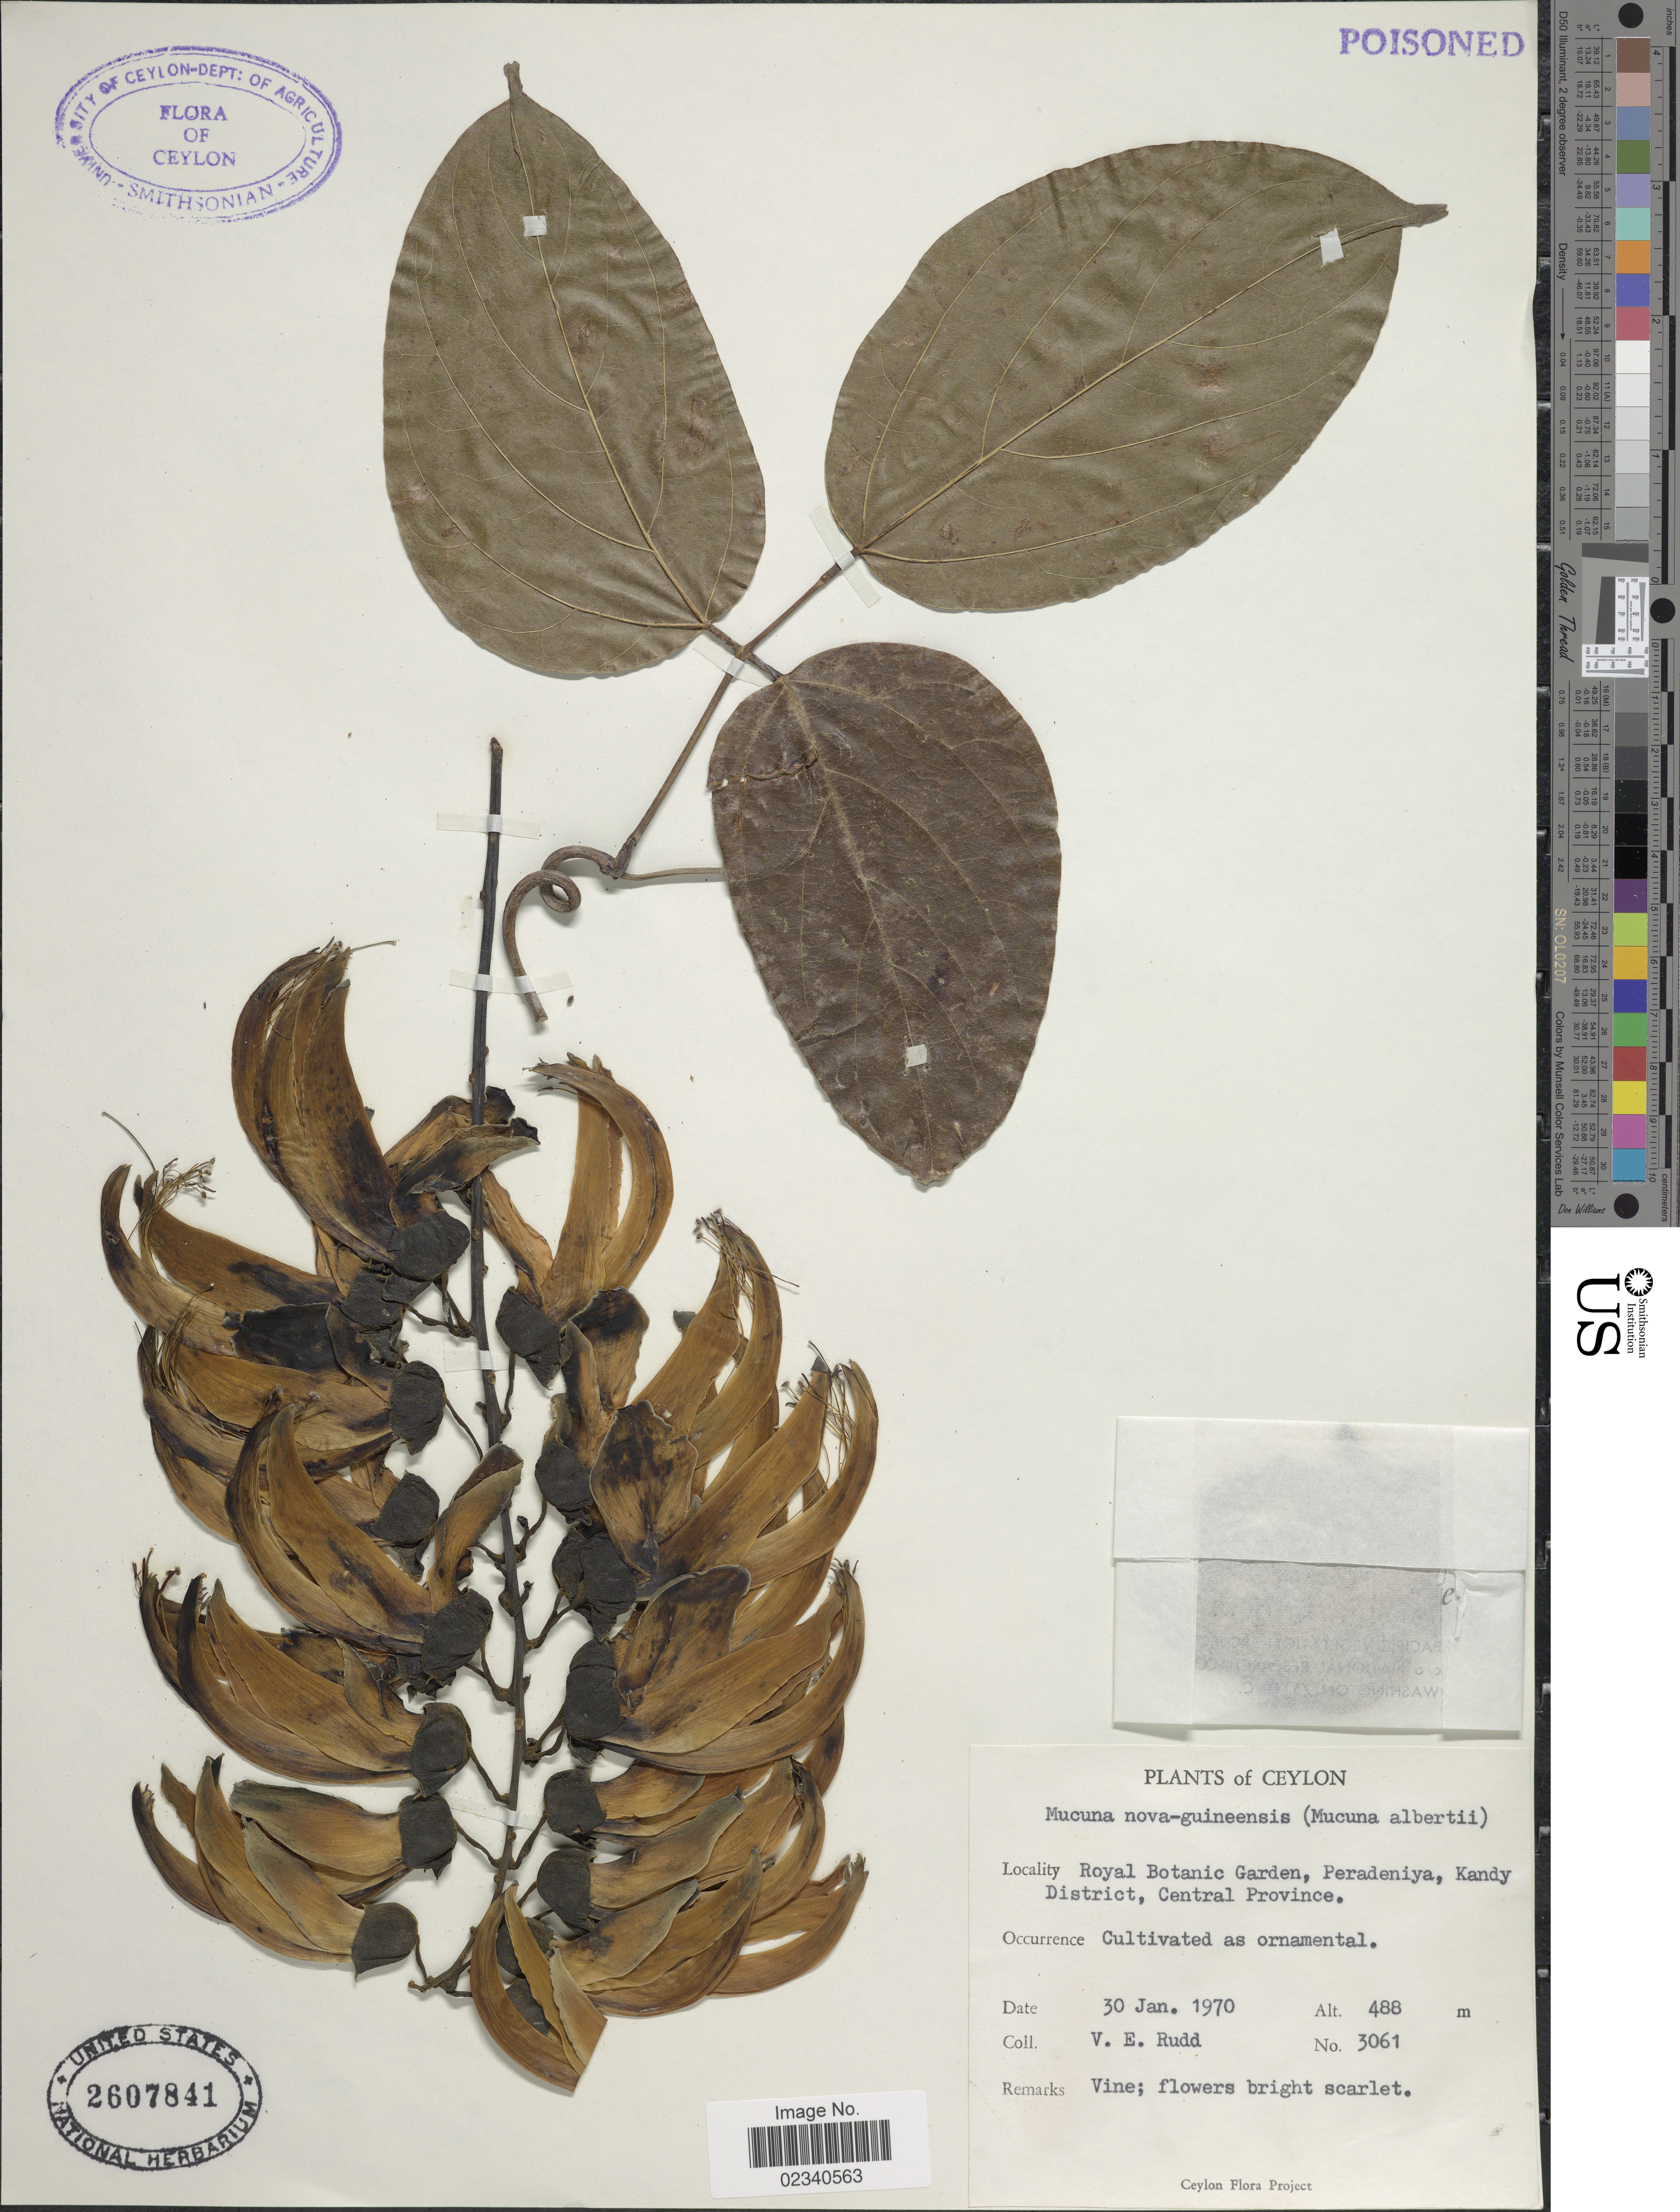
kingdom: Plantae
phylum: Tracheophyta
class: Magnoliopsida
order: Fabales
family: Fabaceae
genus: Mucuna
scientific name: Mucuna nova-guineensis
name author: Scheff.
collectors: V. E. Rudd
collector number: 3061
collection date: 1970-01-30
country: Sri Lanka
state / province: Central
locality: Ceylon. Royal Botanic Gardens, Peradeniya, Kandy District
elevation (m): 488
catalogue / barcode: US 2607841